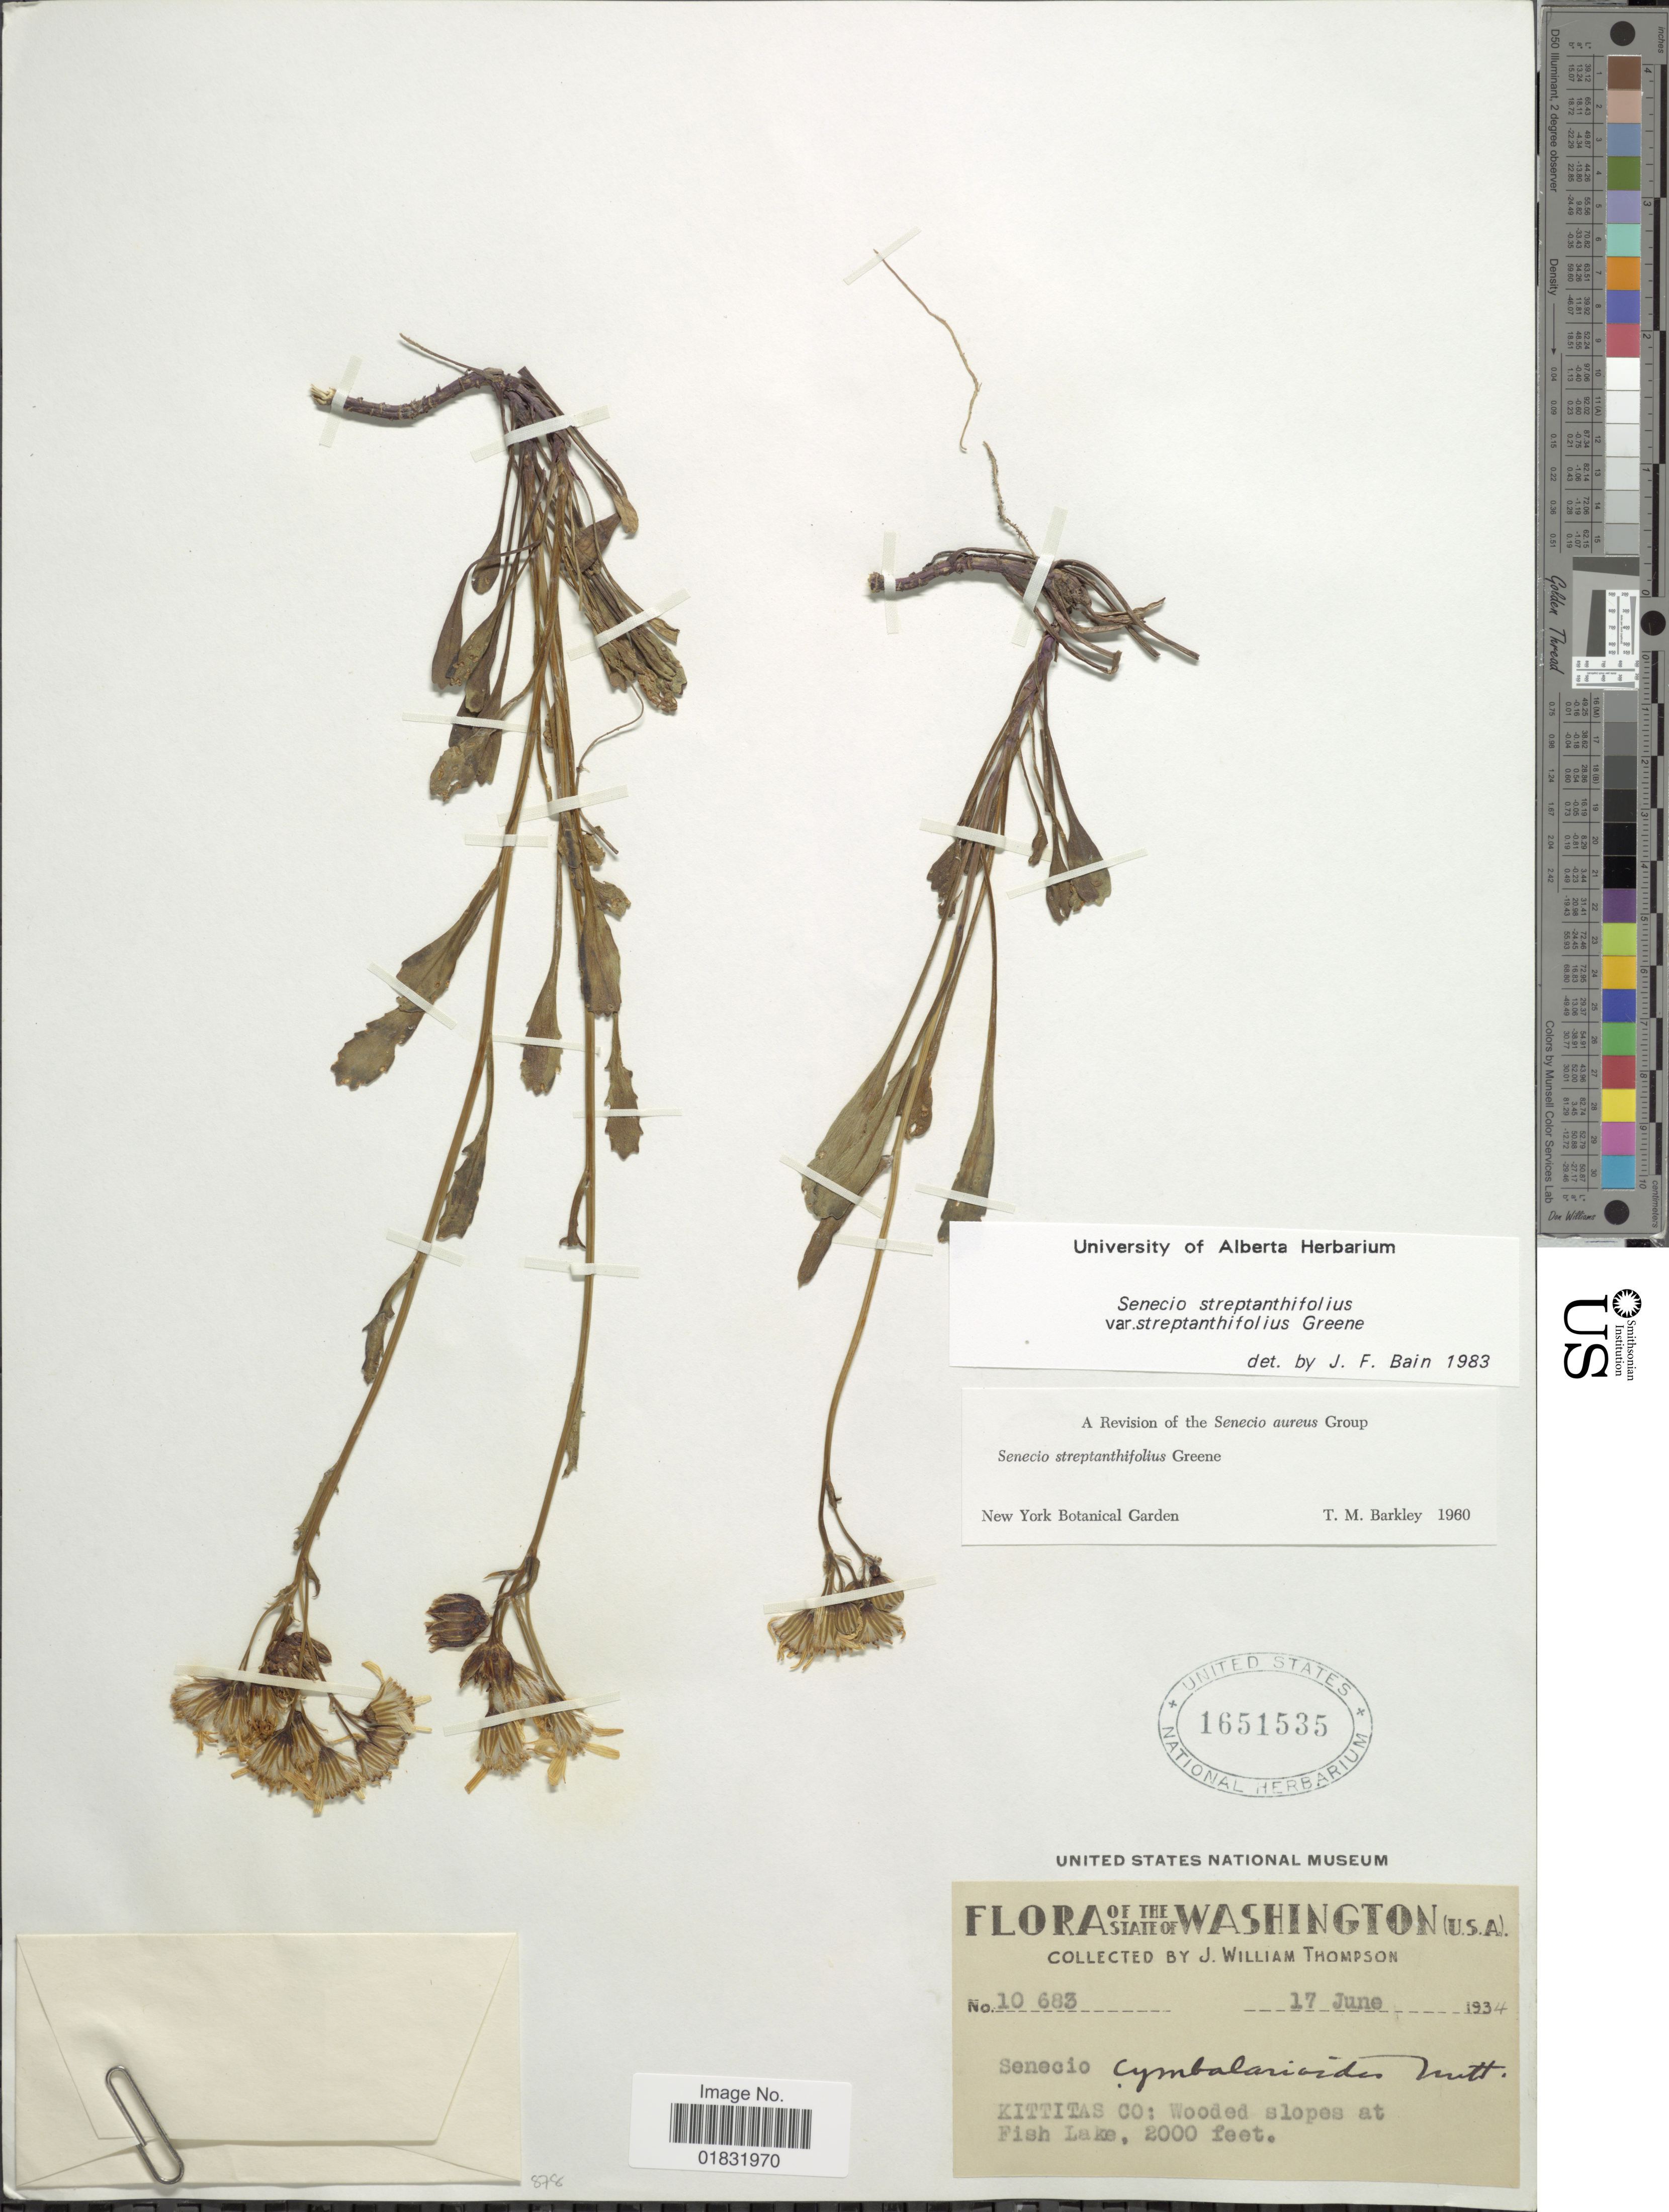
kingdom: Plantae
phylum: Tracheophyta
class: Magnoliopsida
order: Asterales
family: Asteraceae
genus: Packera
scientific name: Packera streptanthifolia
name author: (Greene) W.A. Weber & Á. Löve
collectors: J. W. Thompson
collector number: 10683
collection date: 1934-06-17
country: United States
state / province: Washington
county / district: Kittitas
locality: Kittitas Co: Wooded slopes at Fish Lake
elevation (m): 610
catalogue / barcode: US 1651535